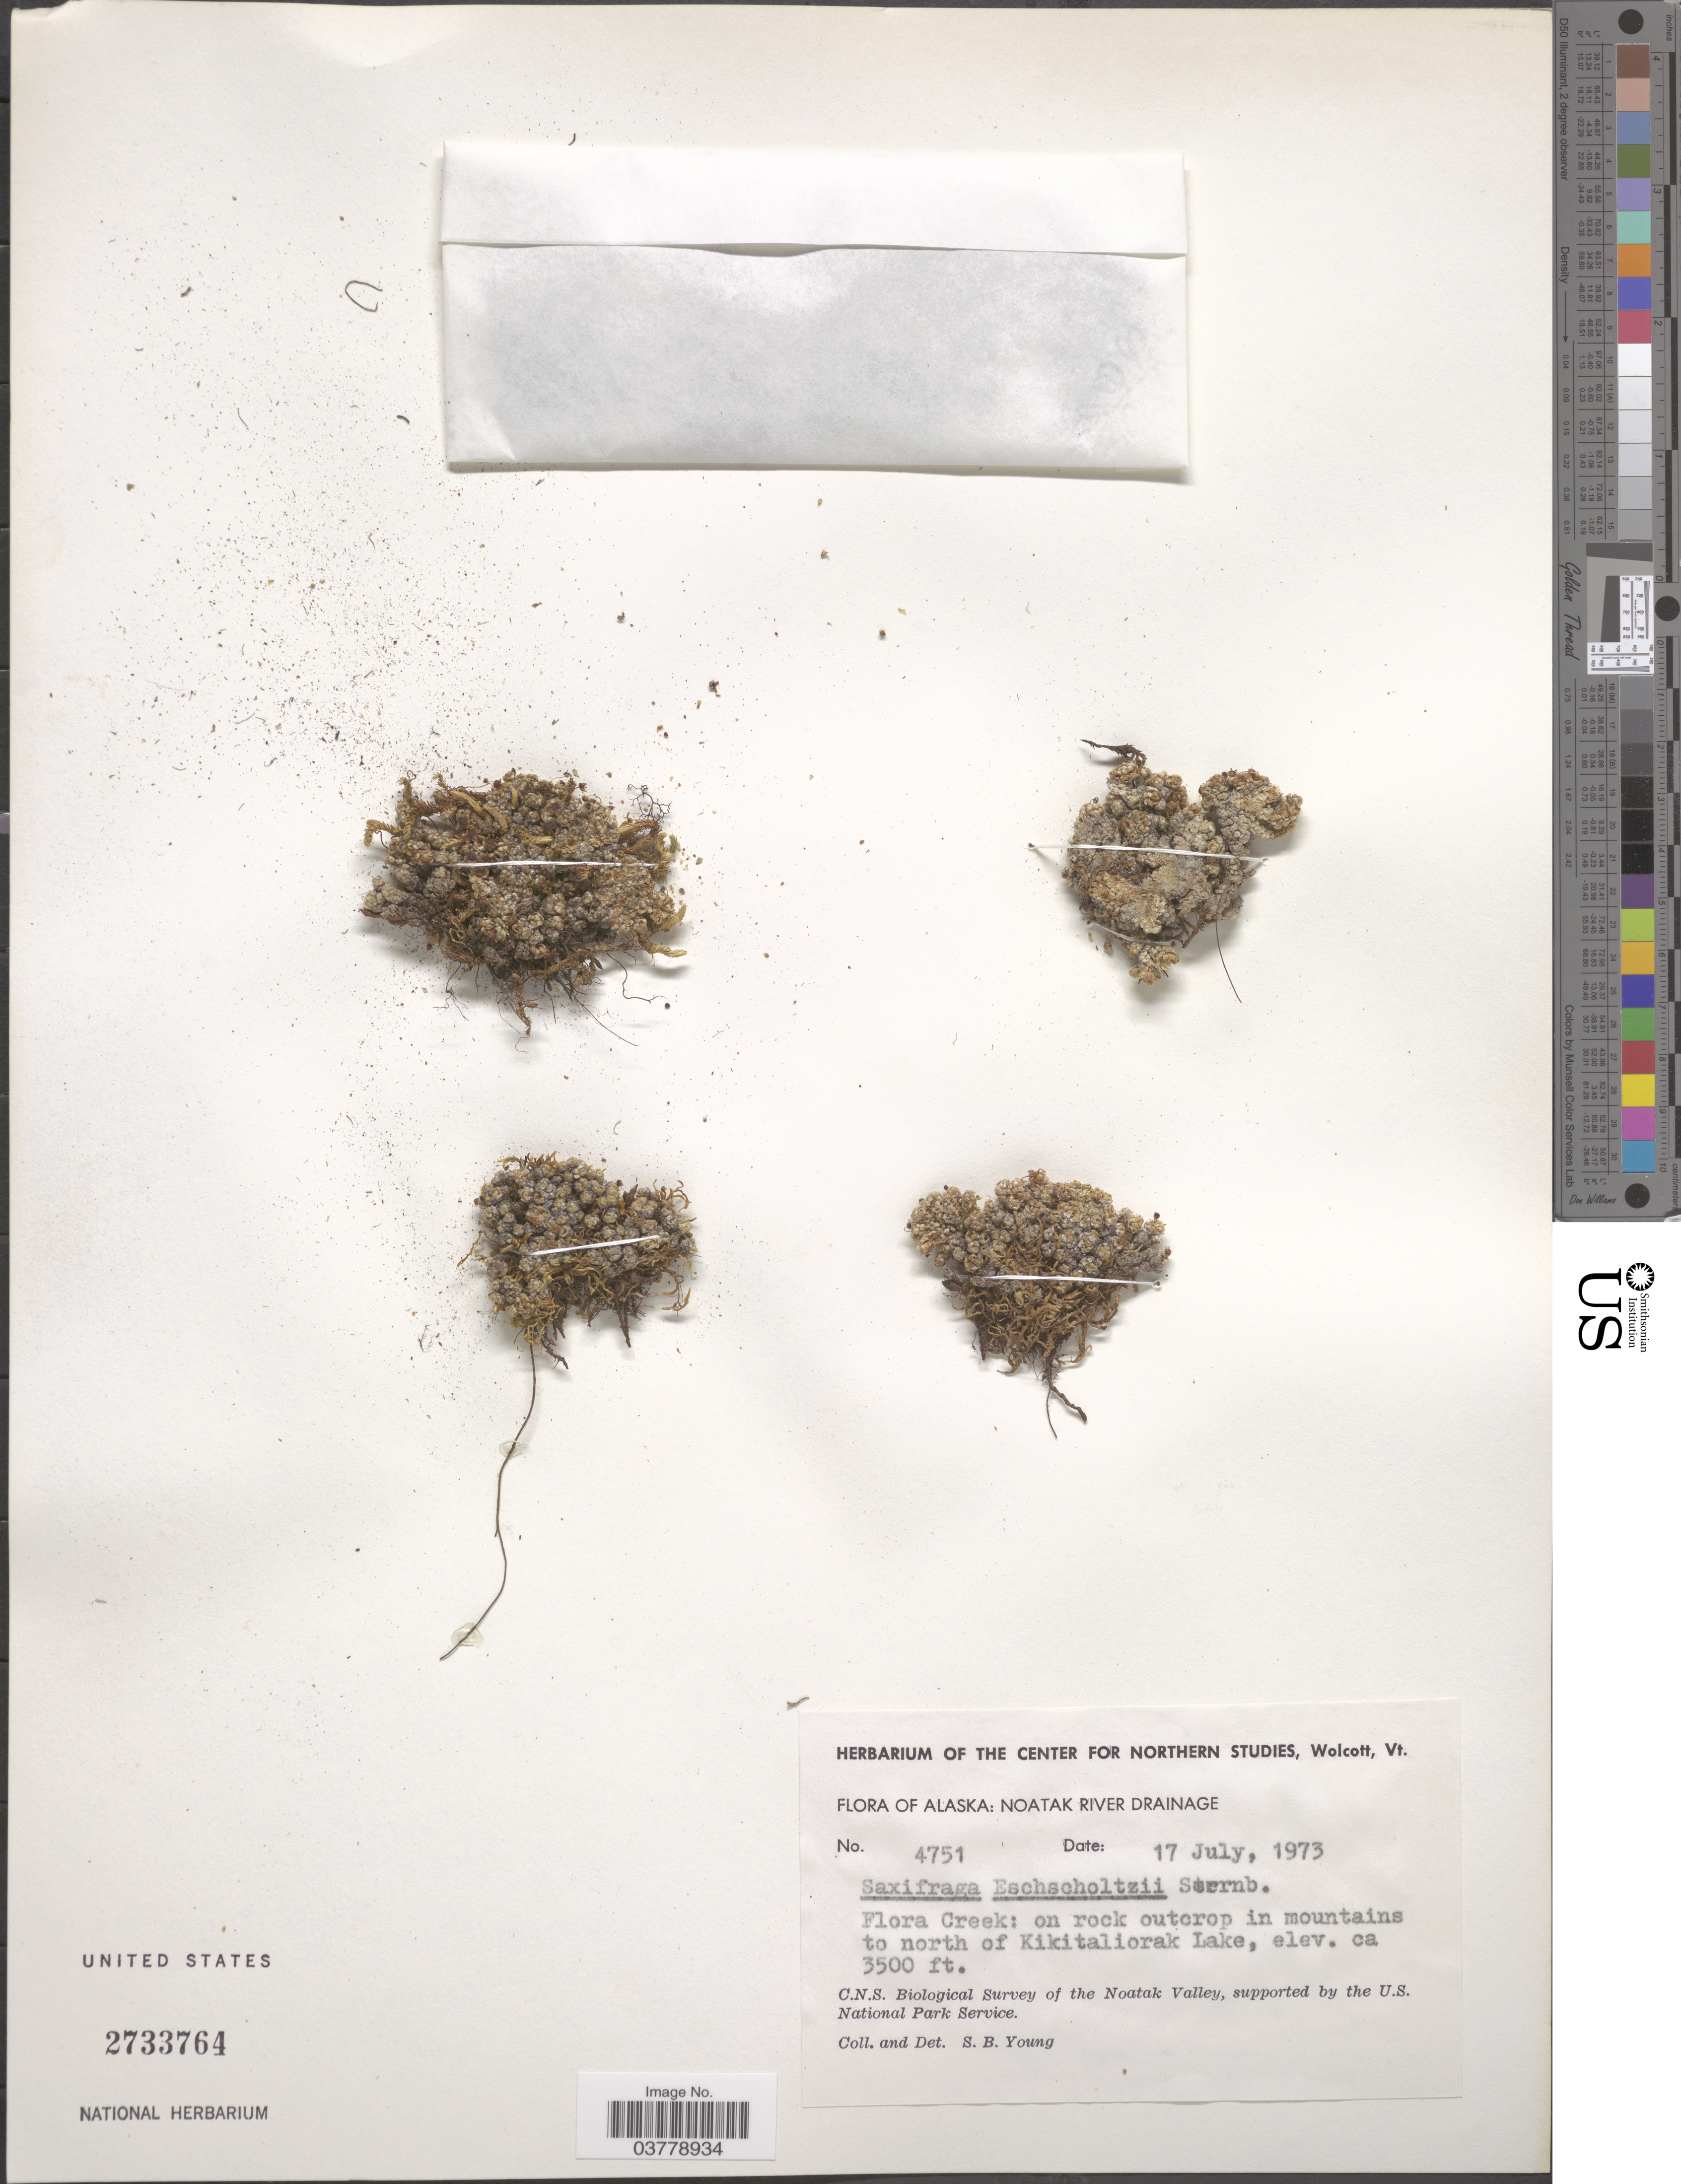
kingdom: Plantae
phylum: Tracheophyta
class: Magnoliopsida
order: Saxifragales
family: Saxifragaceae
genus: Saxifraga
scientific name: Saxifraga eschscholtzii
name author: Sternb.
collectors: S. Young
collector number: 4751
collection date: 1973-07-17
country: United States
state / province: Alaska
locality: Noatak River Drainage. Flora Creek: on rock outcrop in mountains to north of Kikitaliorak Lake. Noatak Valley.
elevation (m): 1067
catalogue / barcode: US 2733764